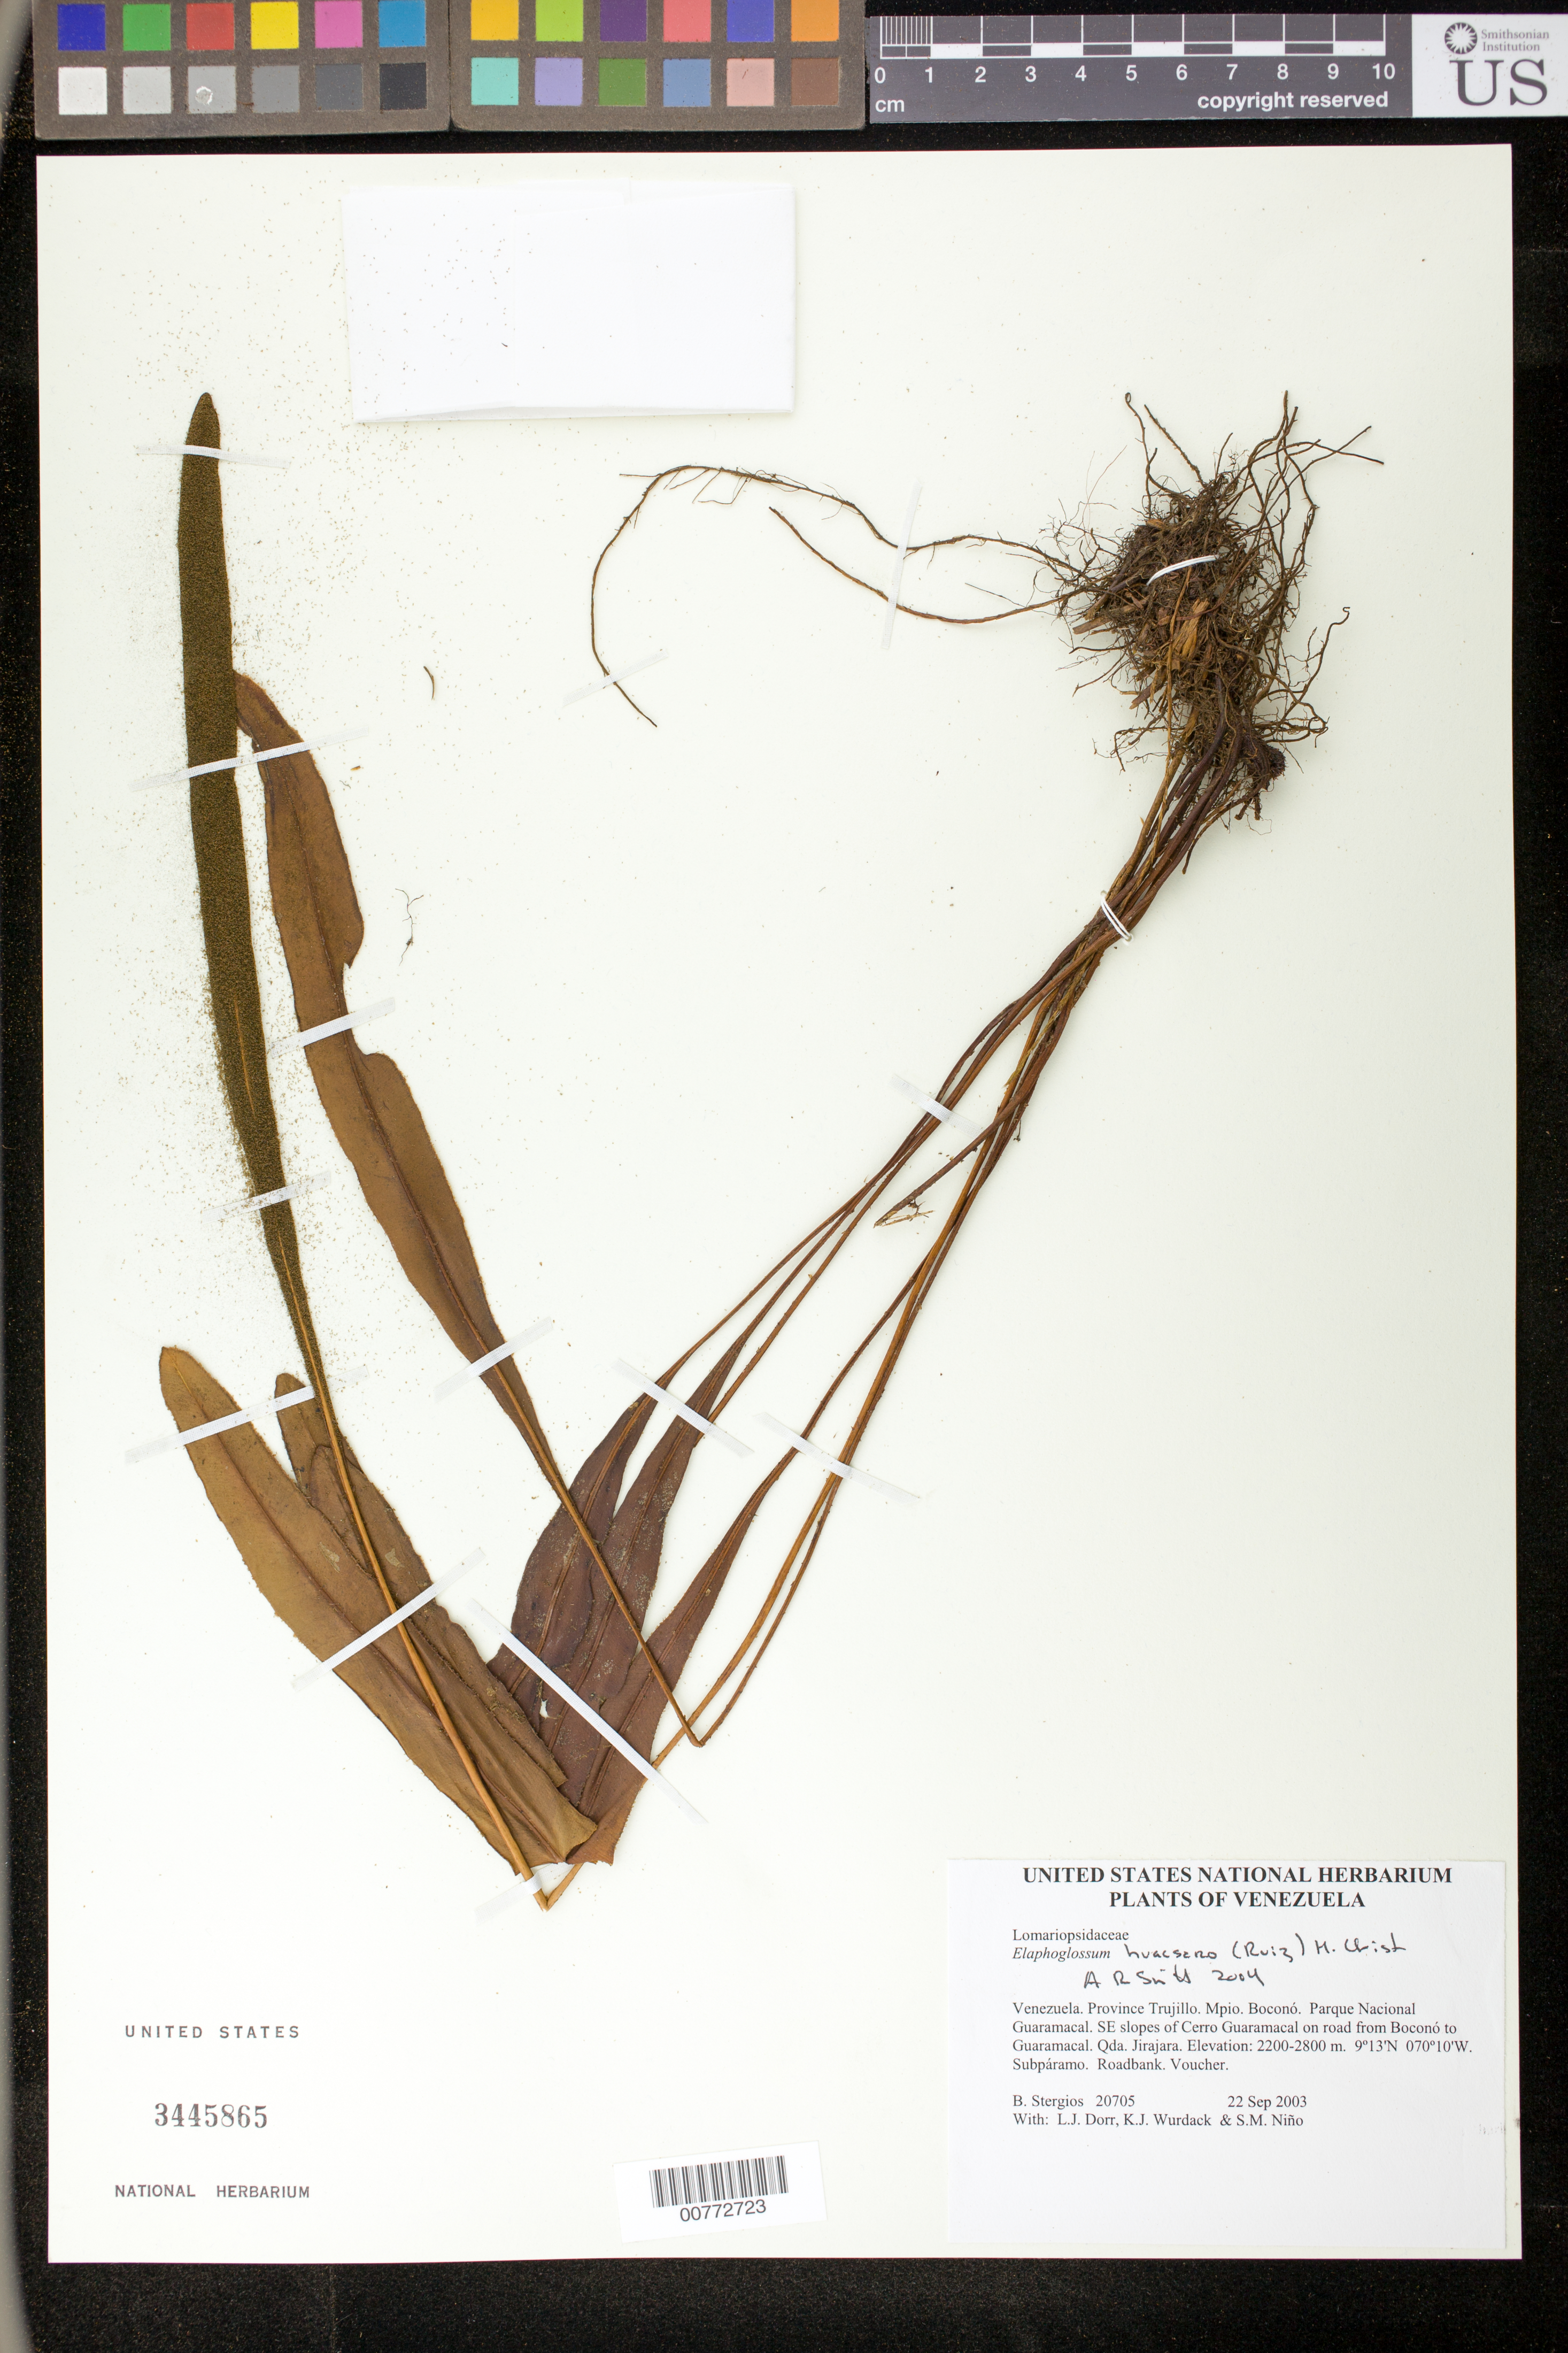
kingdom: Plantae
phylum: Tracheophyta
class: Polypodiopsida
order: Polypodiales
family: Dryopteridaceae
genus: Elaphoglossum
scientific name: Elaphoglossum huacsaro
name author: (Ruiz) Christ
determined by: Smith, Alan R., (UC)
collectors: B. G. Stergios, L. J. Dorr, K. Wurdack & S. M. Niño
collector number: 20705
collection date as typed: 22 Sep 2003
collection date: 2003-09-22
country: Venezuela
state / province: Trujillo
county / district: Boconó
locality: Parque Nacional Guaramacal. SE slopes of Cerro Guaramacal on road from Boconó to Guaramacal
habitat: Subpáramo.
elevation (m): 2200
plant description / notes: PORT, US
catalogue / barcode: US 3445865